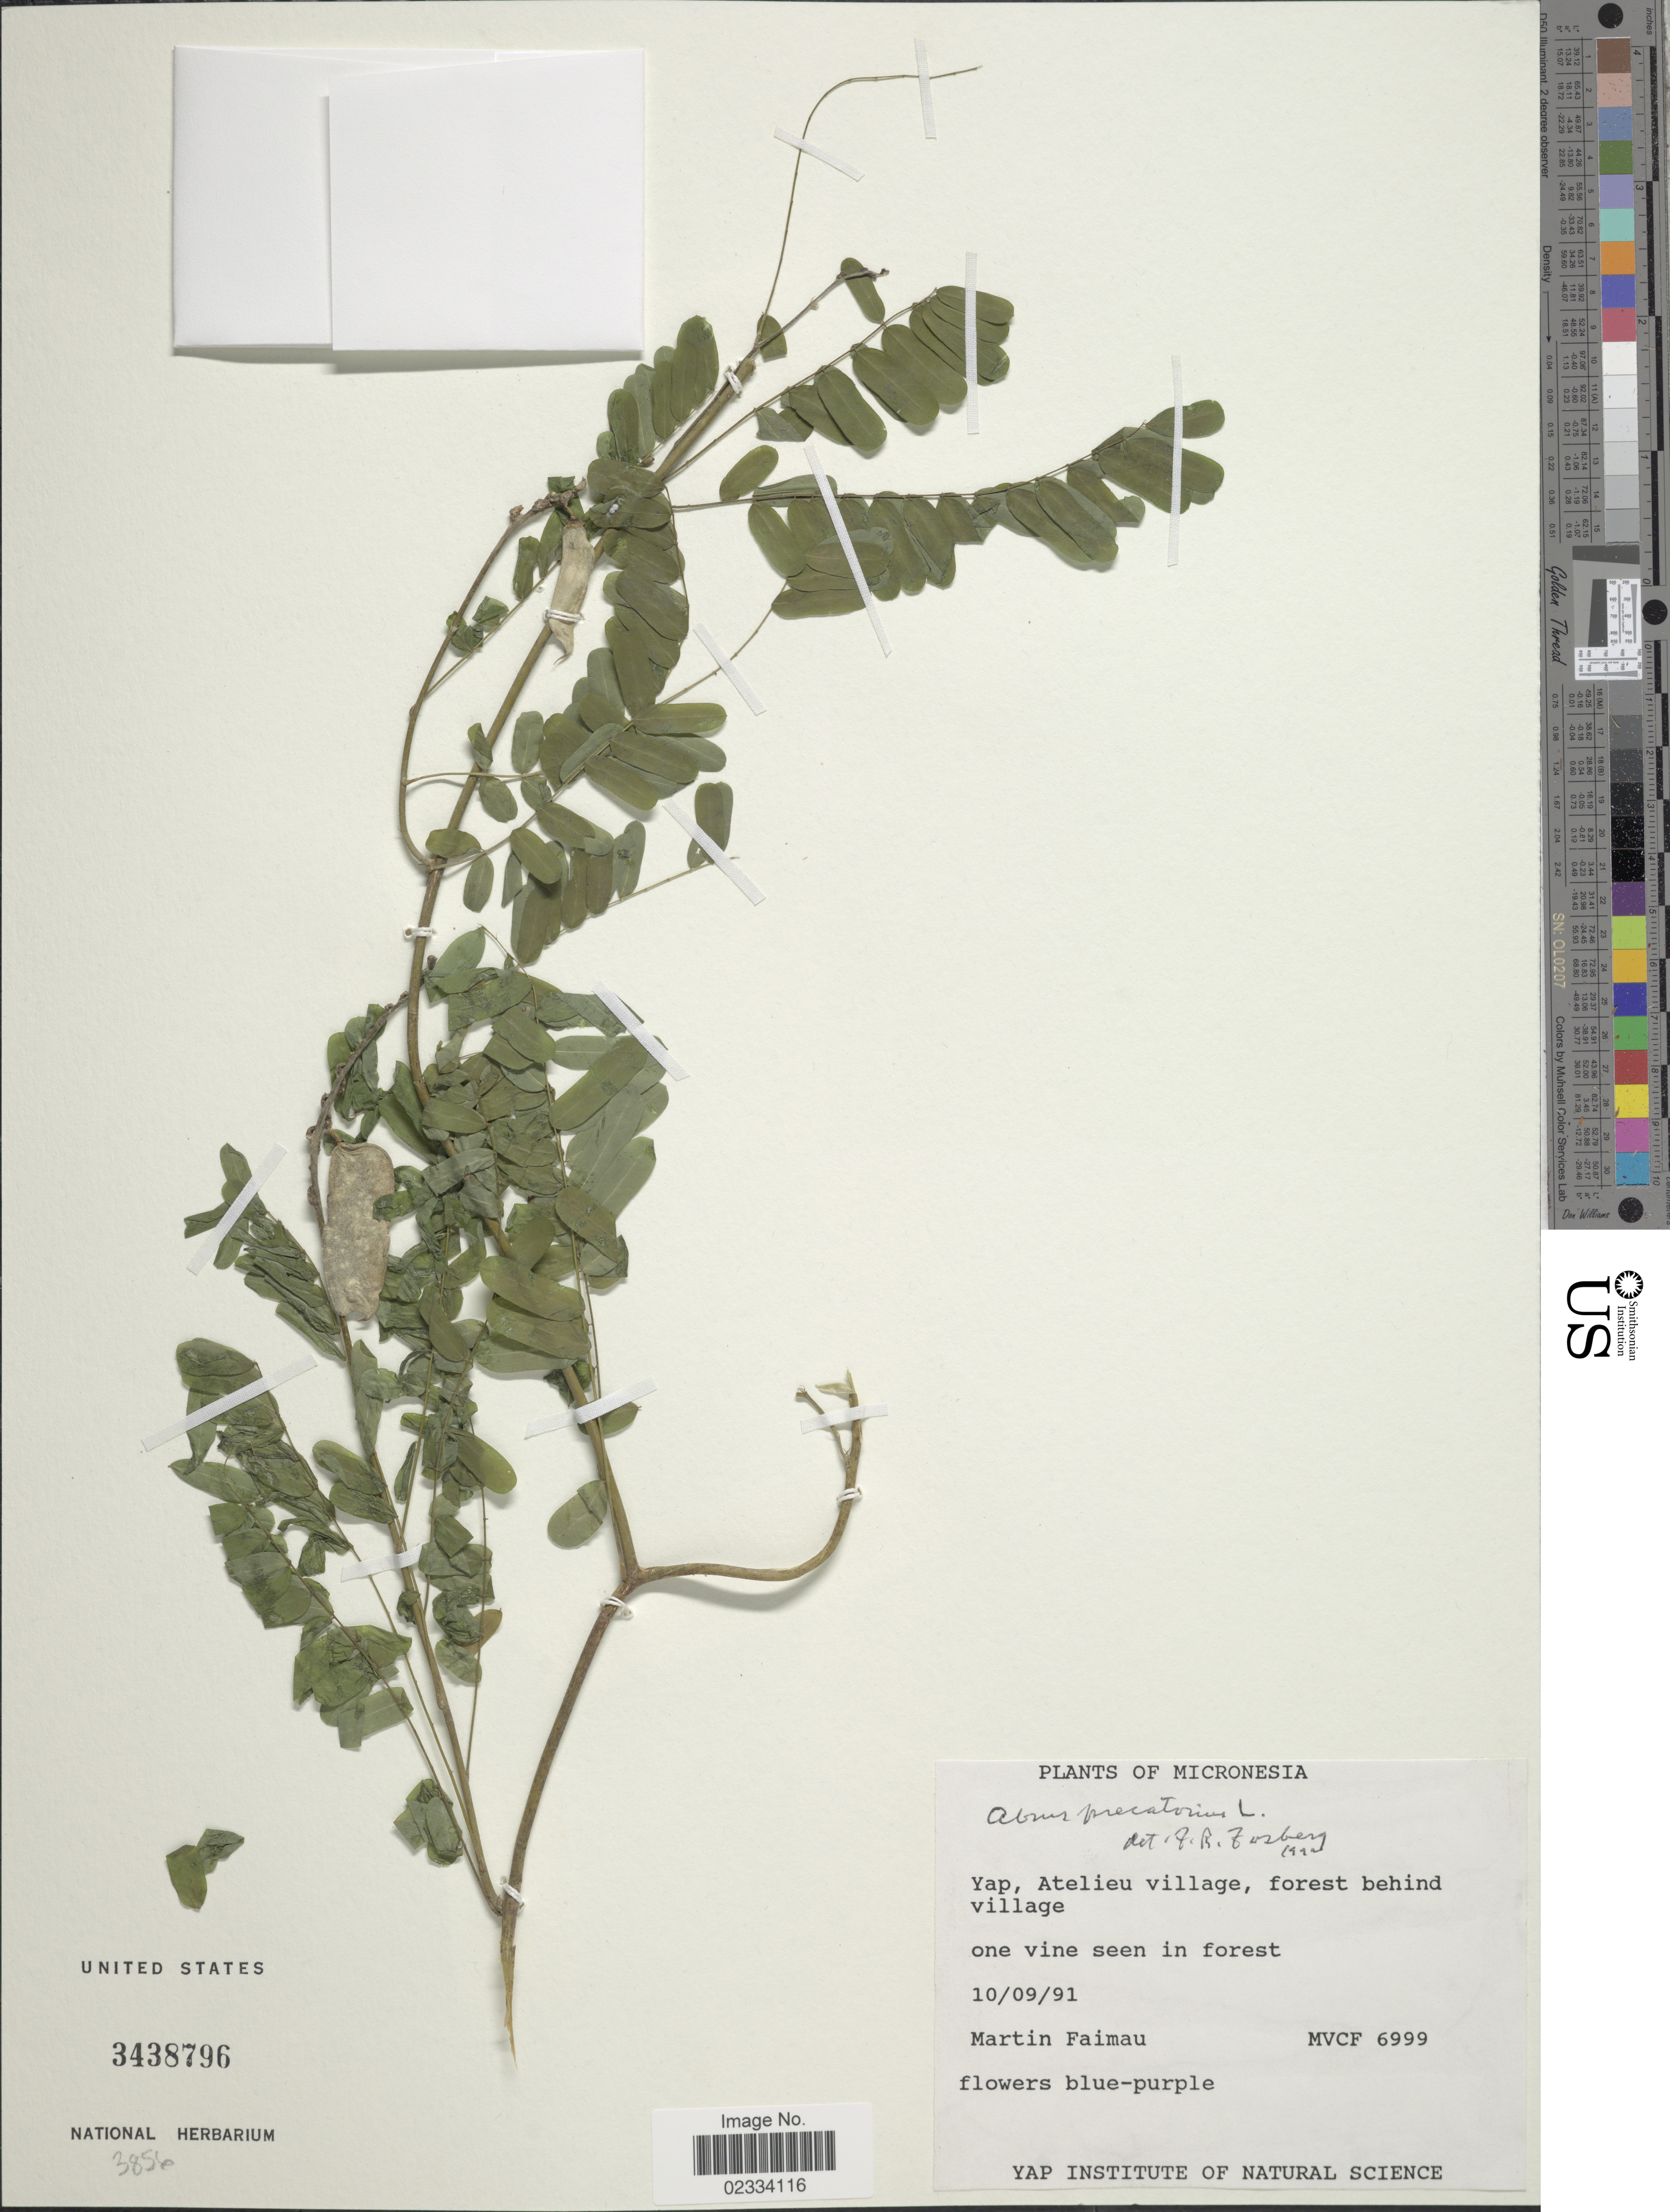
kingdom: Plantae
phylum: Tracheophyta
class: Magnoliopsida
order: Fabales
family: Fabaceae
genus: Abrus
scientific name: Abrus precatorius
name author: L.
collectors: M. Faimau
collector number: MVCF 6999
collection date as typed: Transcribed d/m/y: 10/9/91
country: Micronesia, Federated States of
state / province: Yap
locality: Atelieu village, behind village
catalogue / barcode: US 3438796